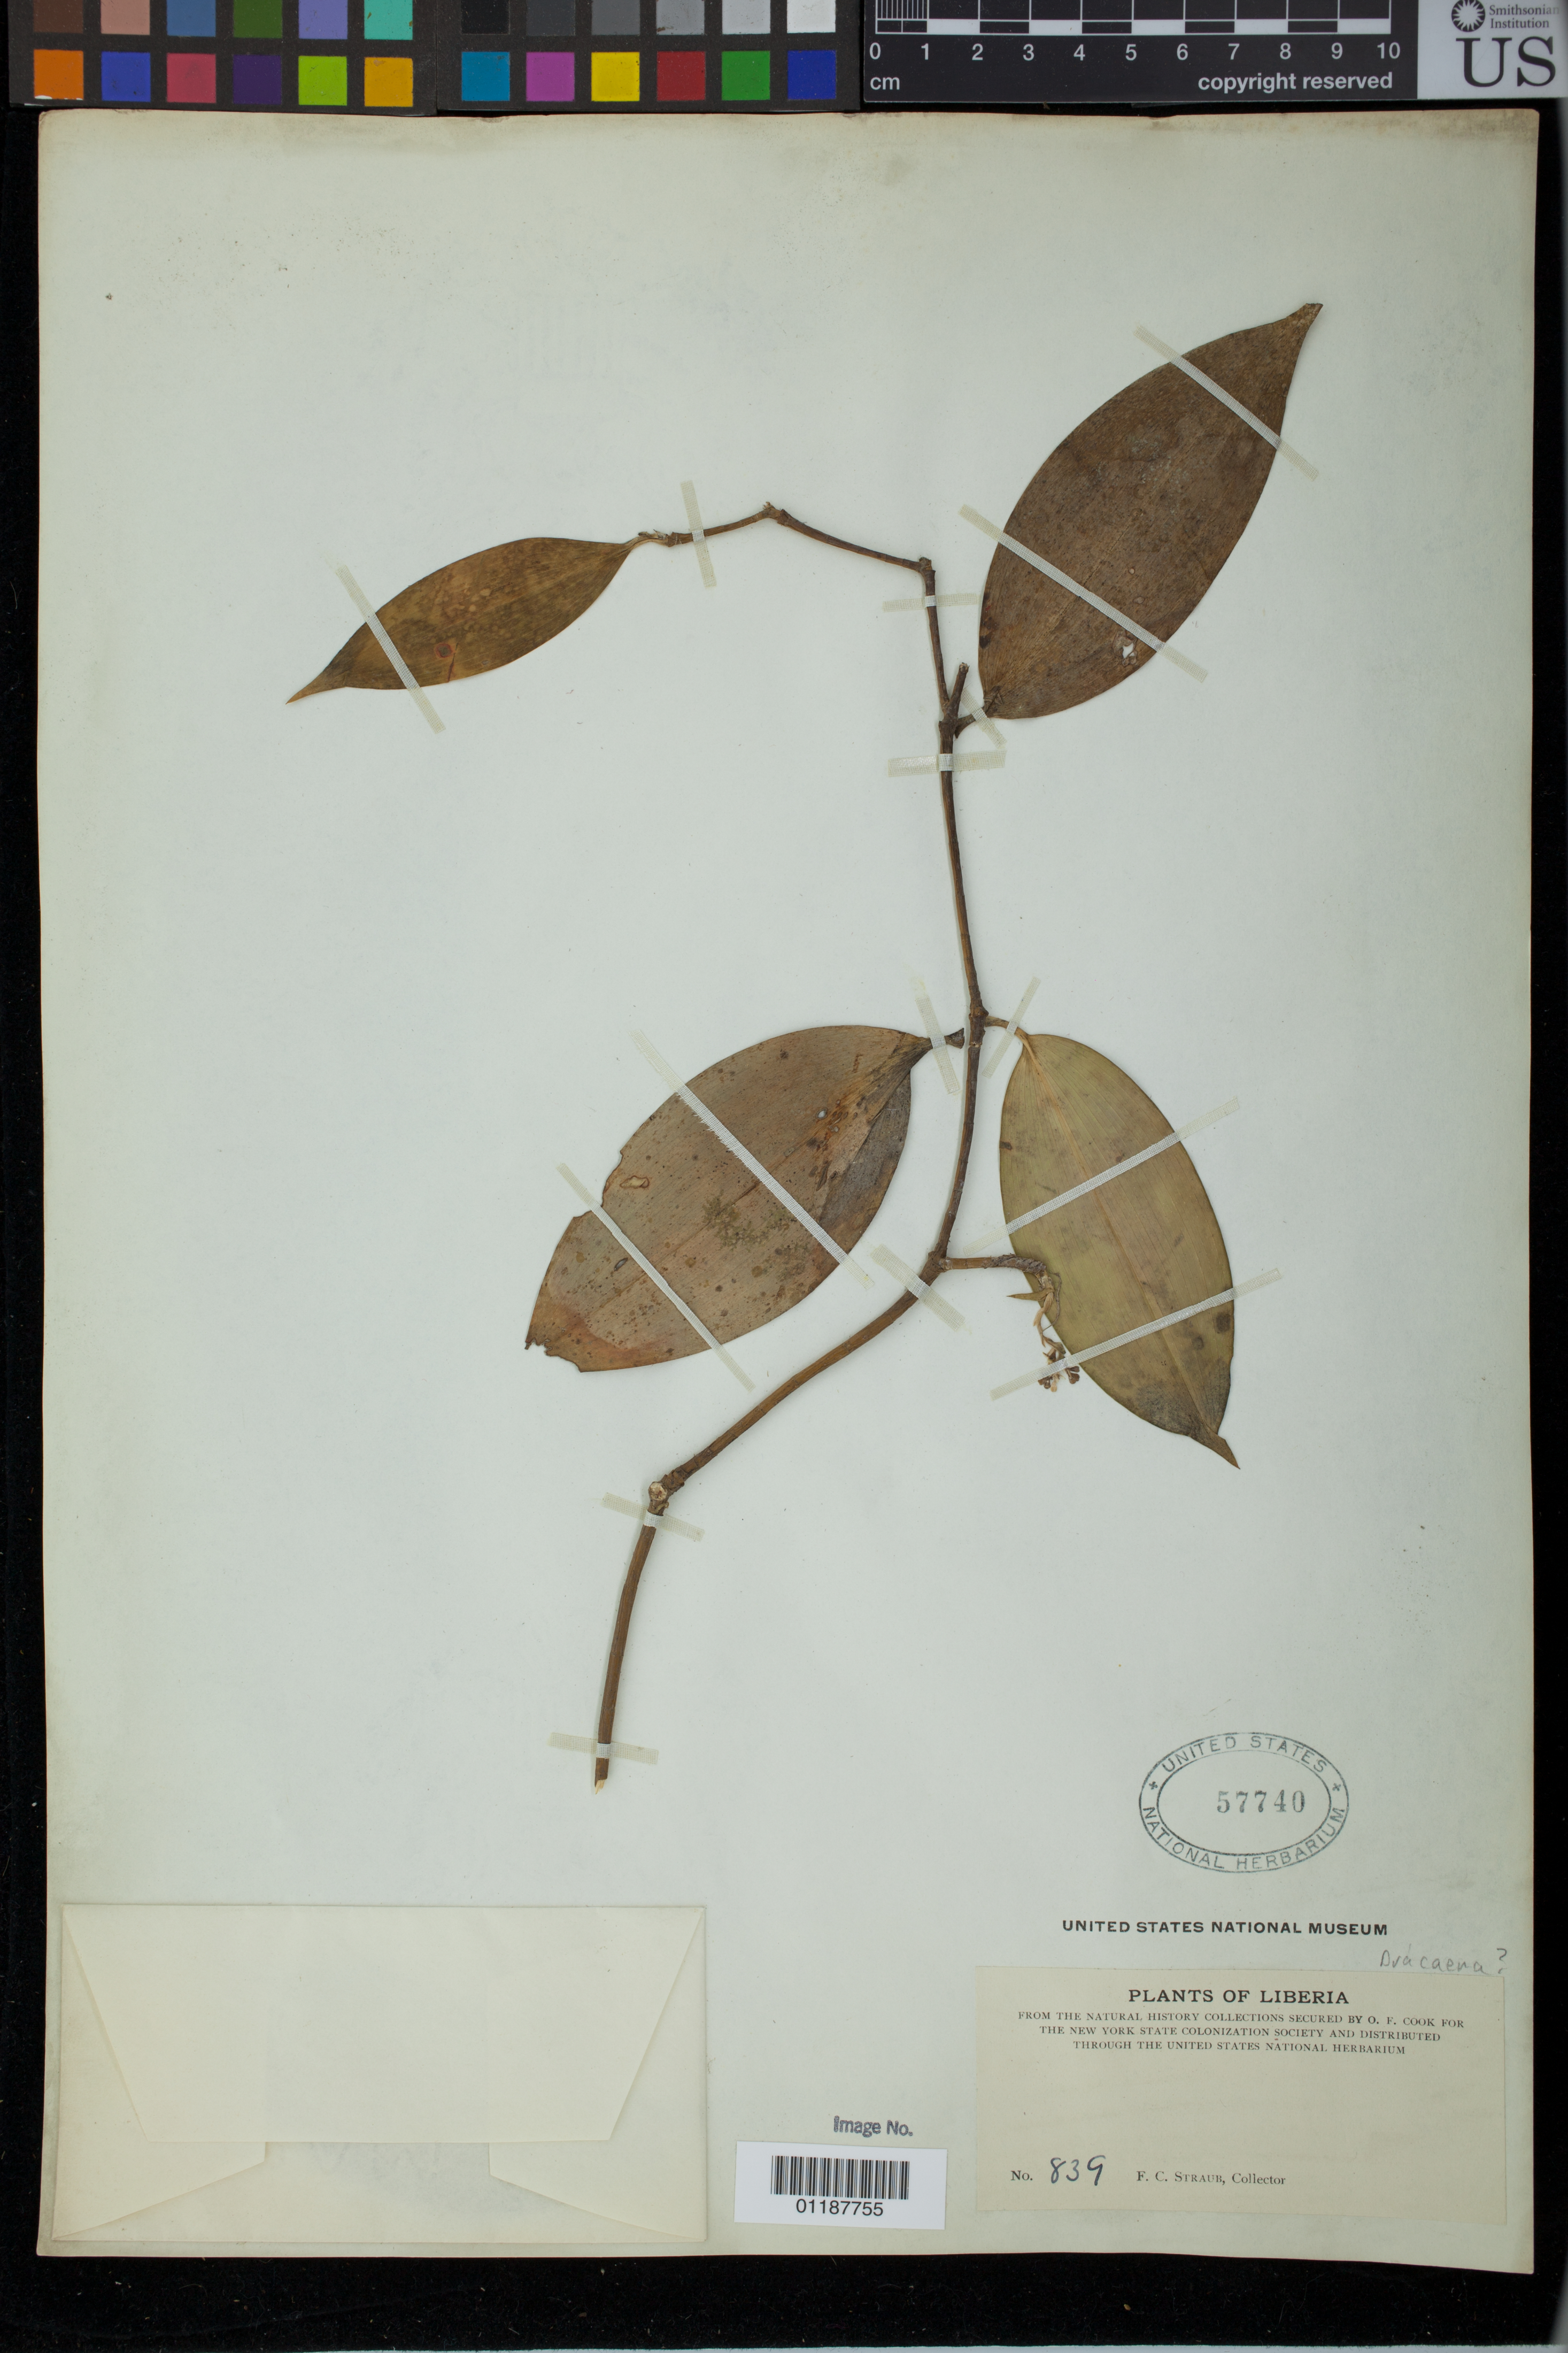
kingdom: Plantae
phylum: Tracheophyta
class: Liliopsida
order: Asparagales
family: Asparagaceae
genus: Dracaena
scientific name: Dracaena sp.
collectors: F. Straub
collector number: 839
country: Liberia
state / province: Montserrado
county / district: Monrovia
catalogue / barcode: US 57740